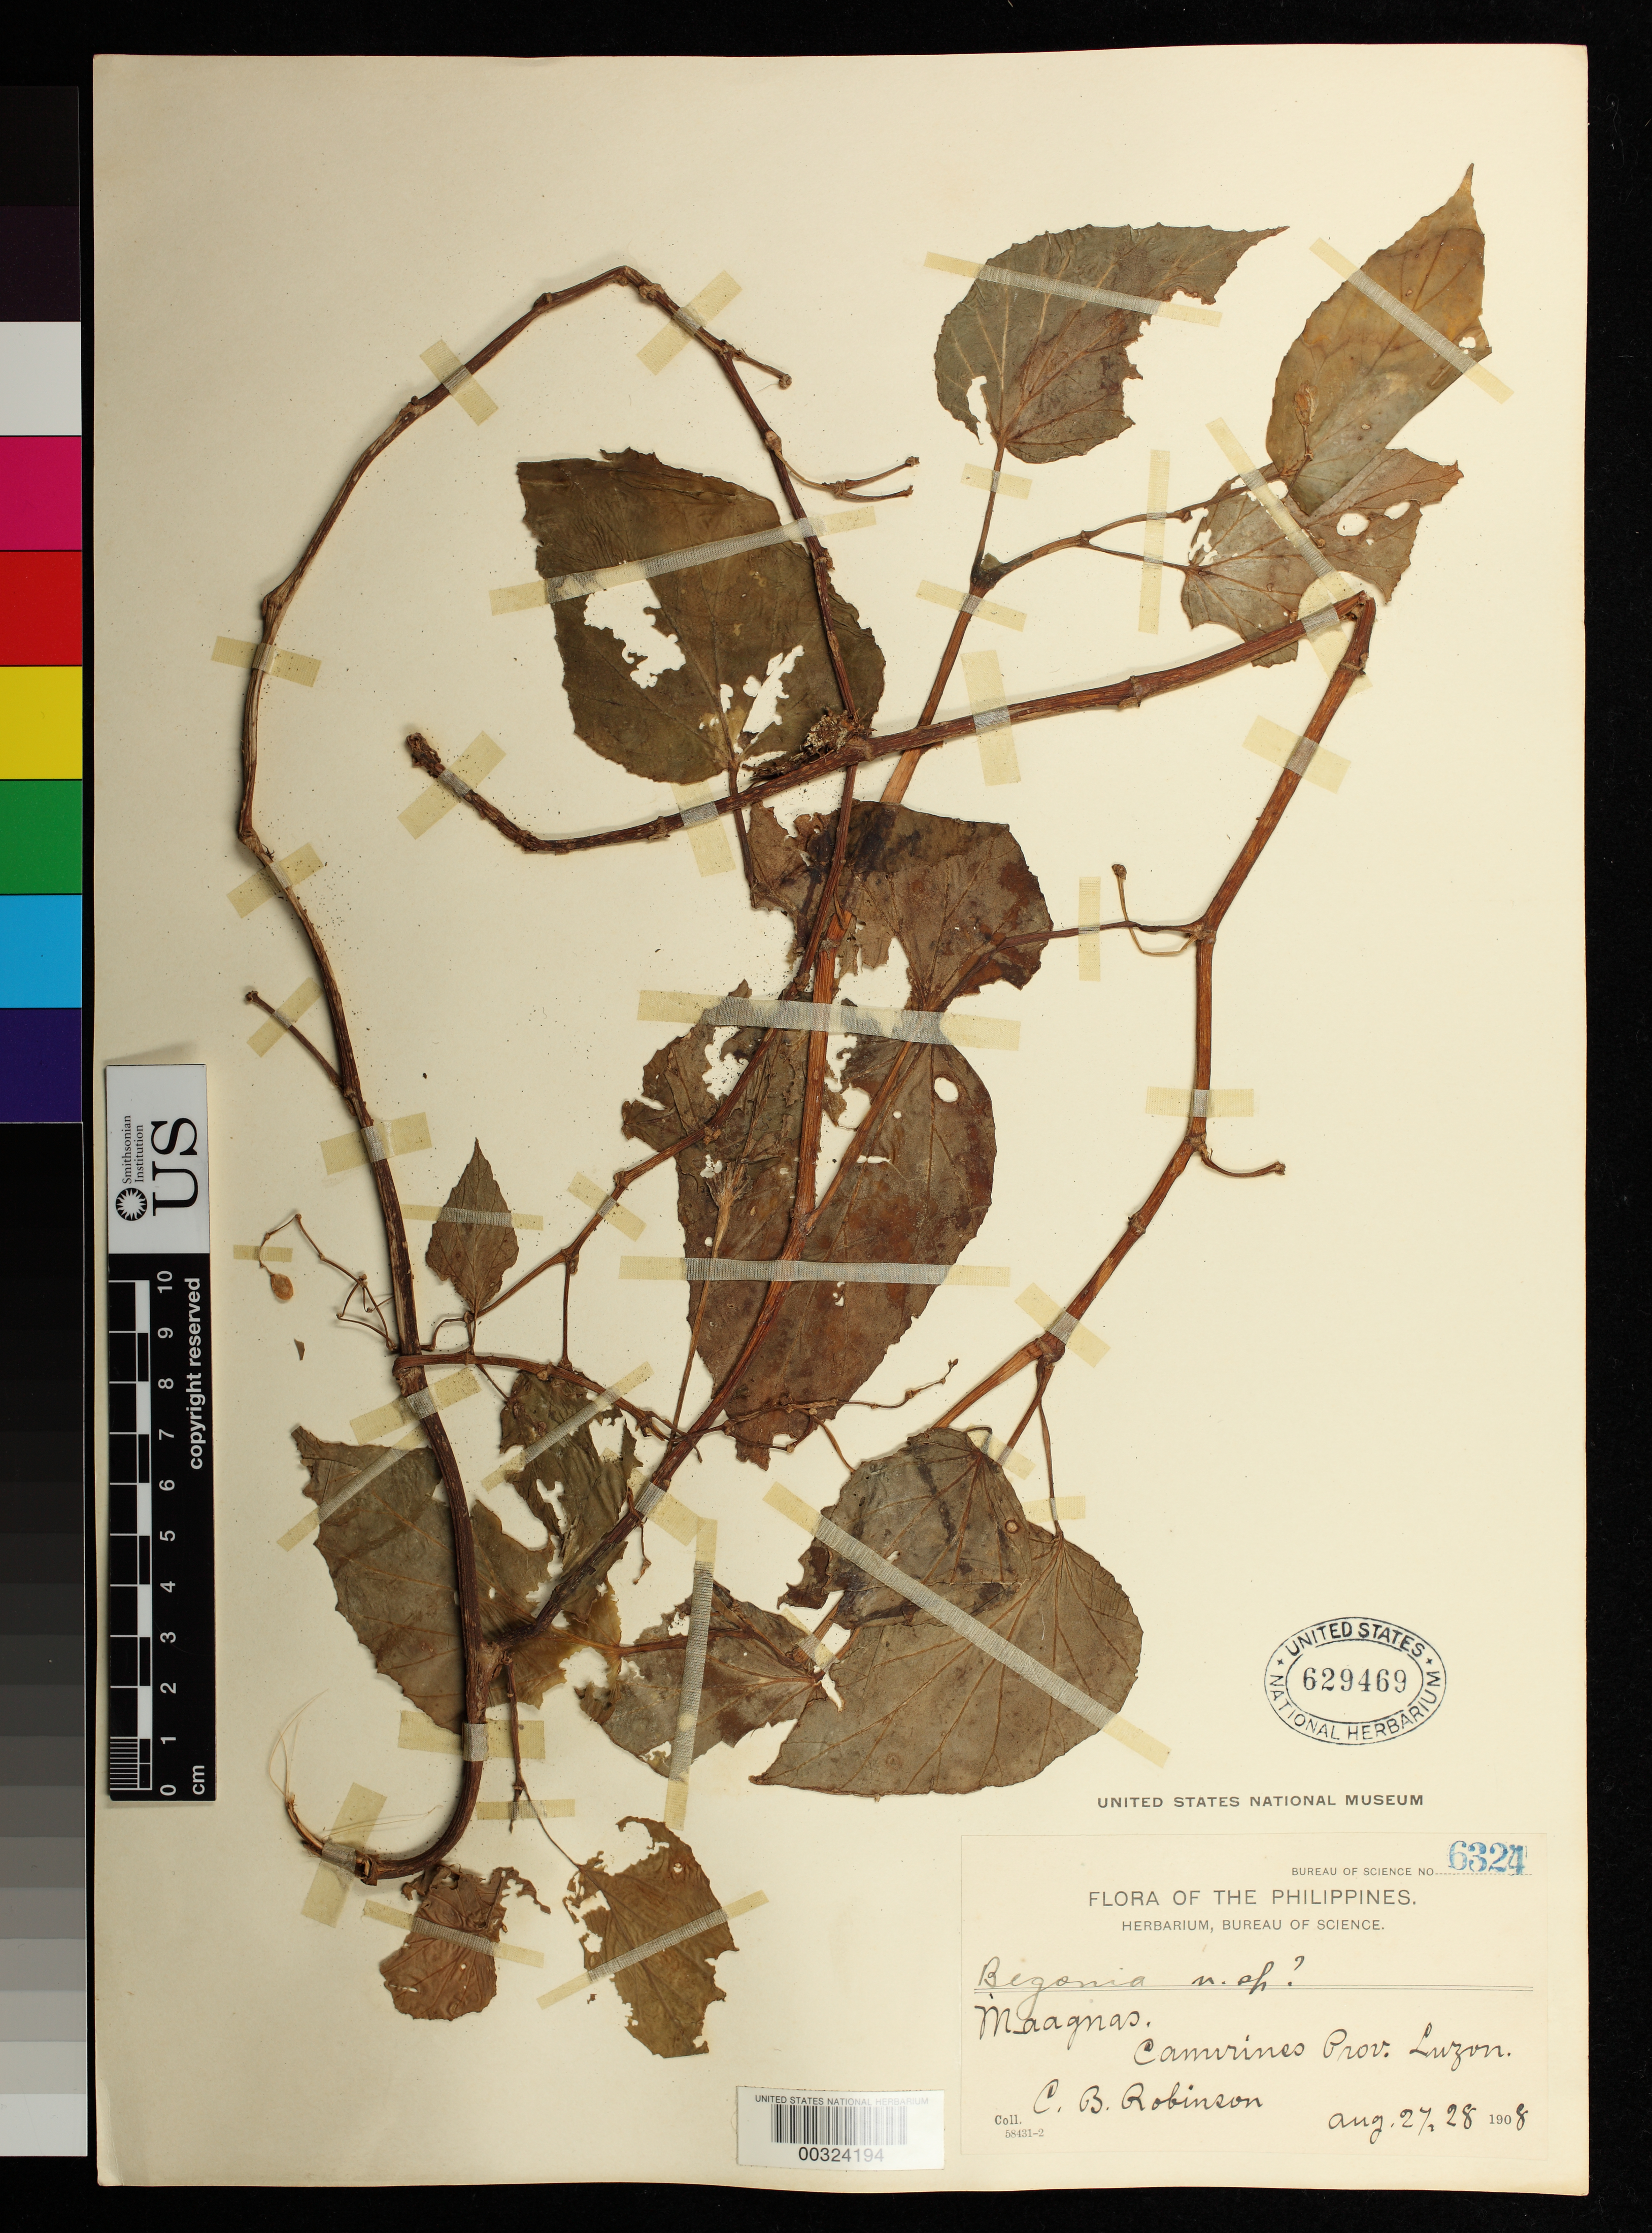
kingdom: Plantae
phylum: Tracheophyta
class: Magnoliopsida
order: Cucurbitales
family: Begoniaceae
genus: Begonia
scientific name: Begonia sp.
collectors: C. Robinson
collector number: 6324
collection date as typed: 27 Aug 1908 and 28 Aug 1908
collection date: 1908-08-27,1908-08-28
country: Philippines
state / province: Bicol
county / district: Camarines Norte / Camarines Sur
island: Luzon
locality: Maagnas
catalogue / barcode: US 629469